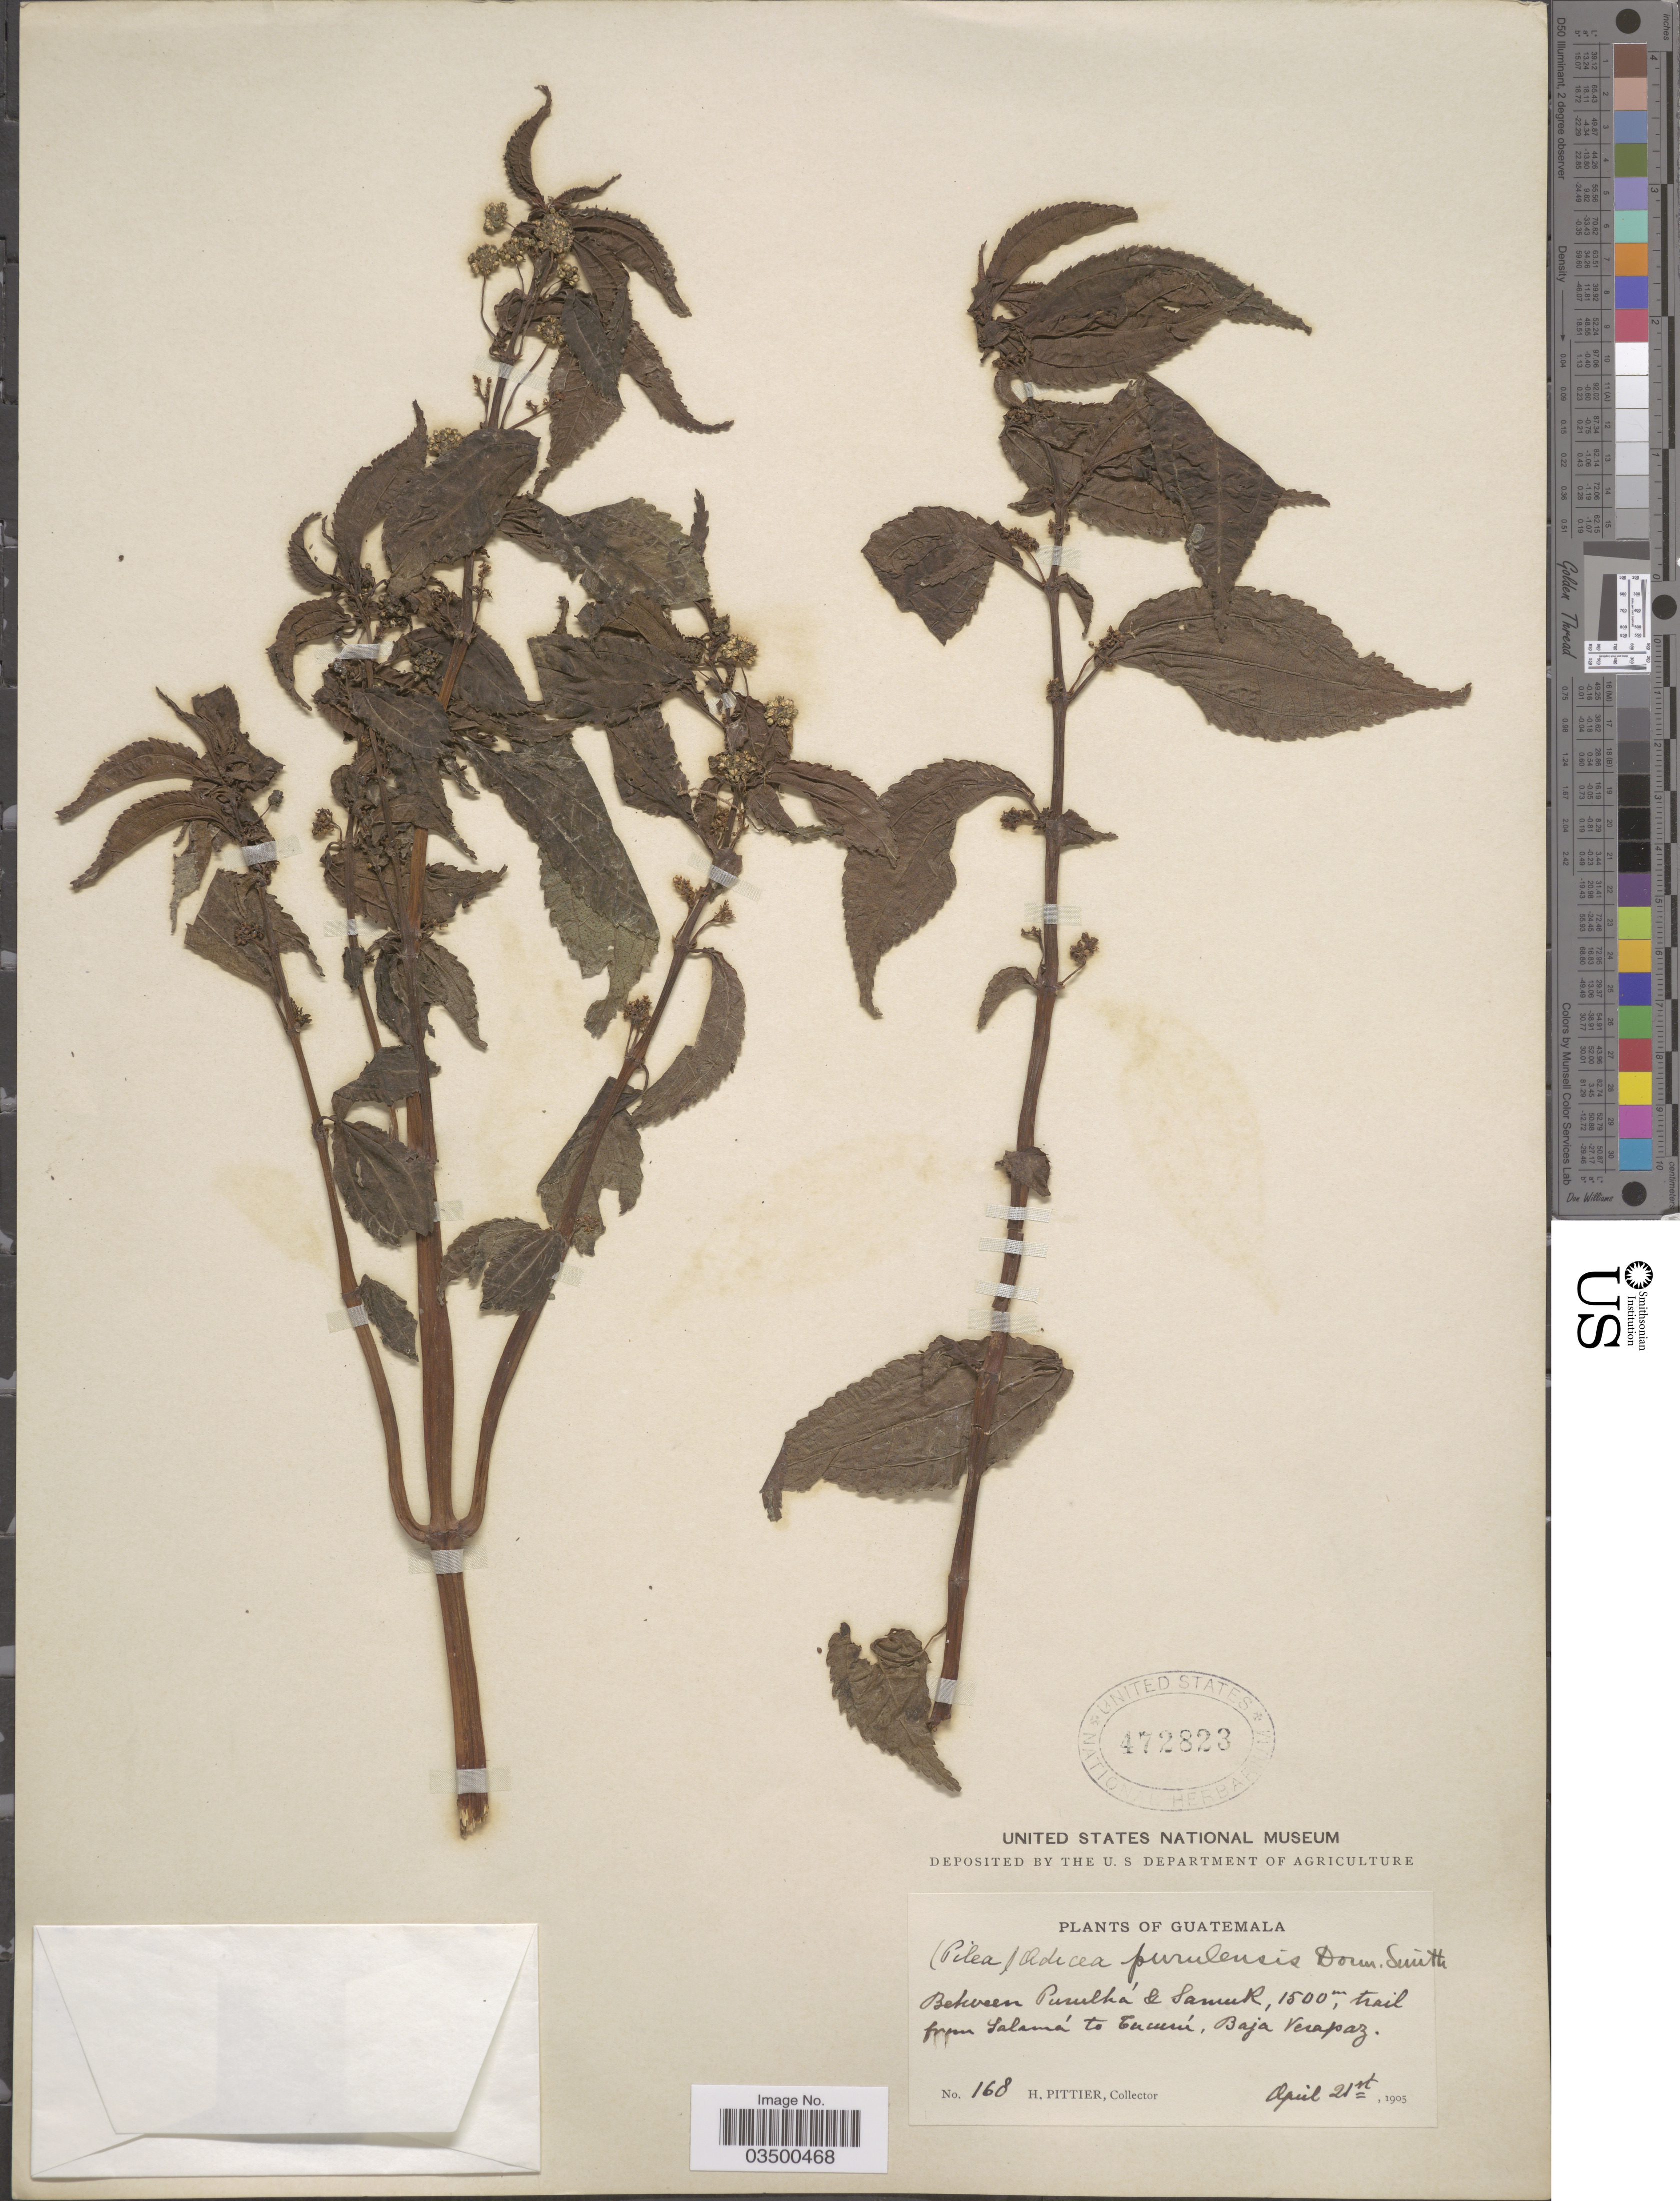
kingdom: Plantae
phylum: Tracheophyta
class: Magnoliopsida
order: Rosales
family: Urticaceae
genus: Pilea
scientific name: Pilea purulensis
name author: Donn. Sm.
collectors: H. F. Pittier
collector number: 168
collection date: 1905-04-21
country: Guatemala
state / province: Baja Verapaz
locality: Between Purulha & Samuk, trail from Salamá to Tucurú.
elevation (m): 1500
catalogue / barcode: US 472823